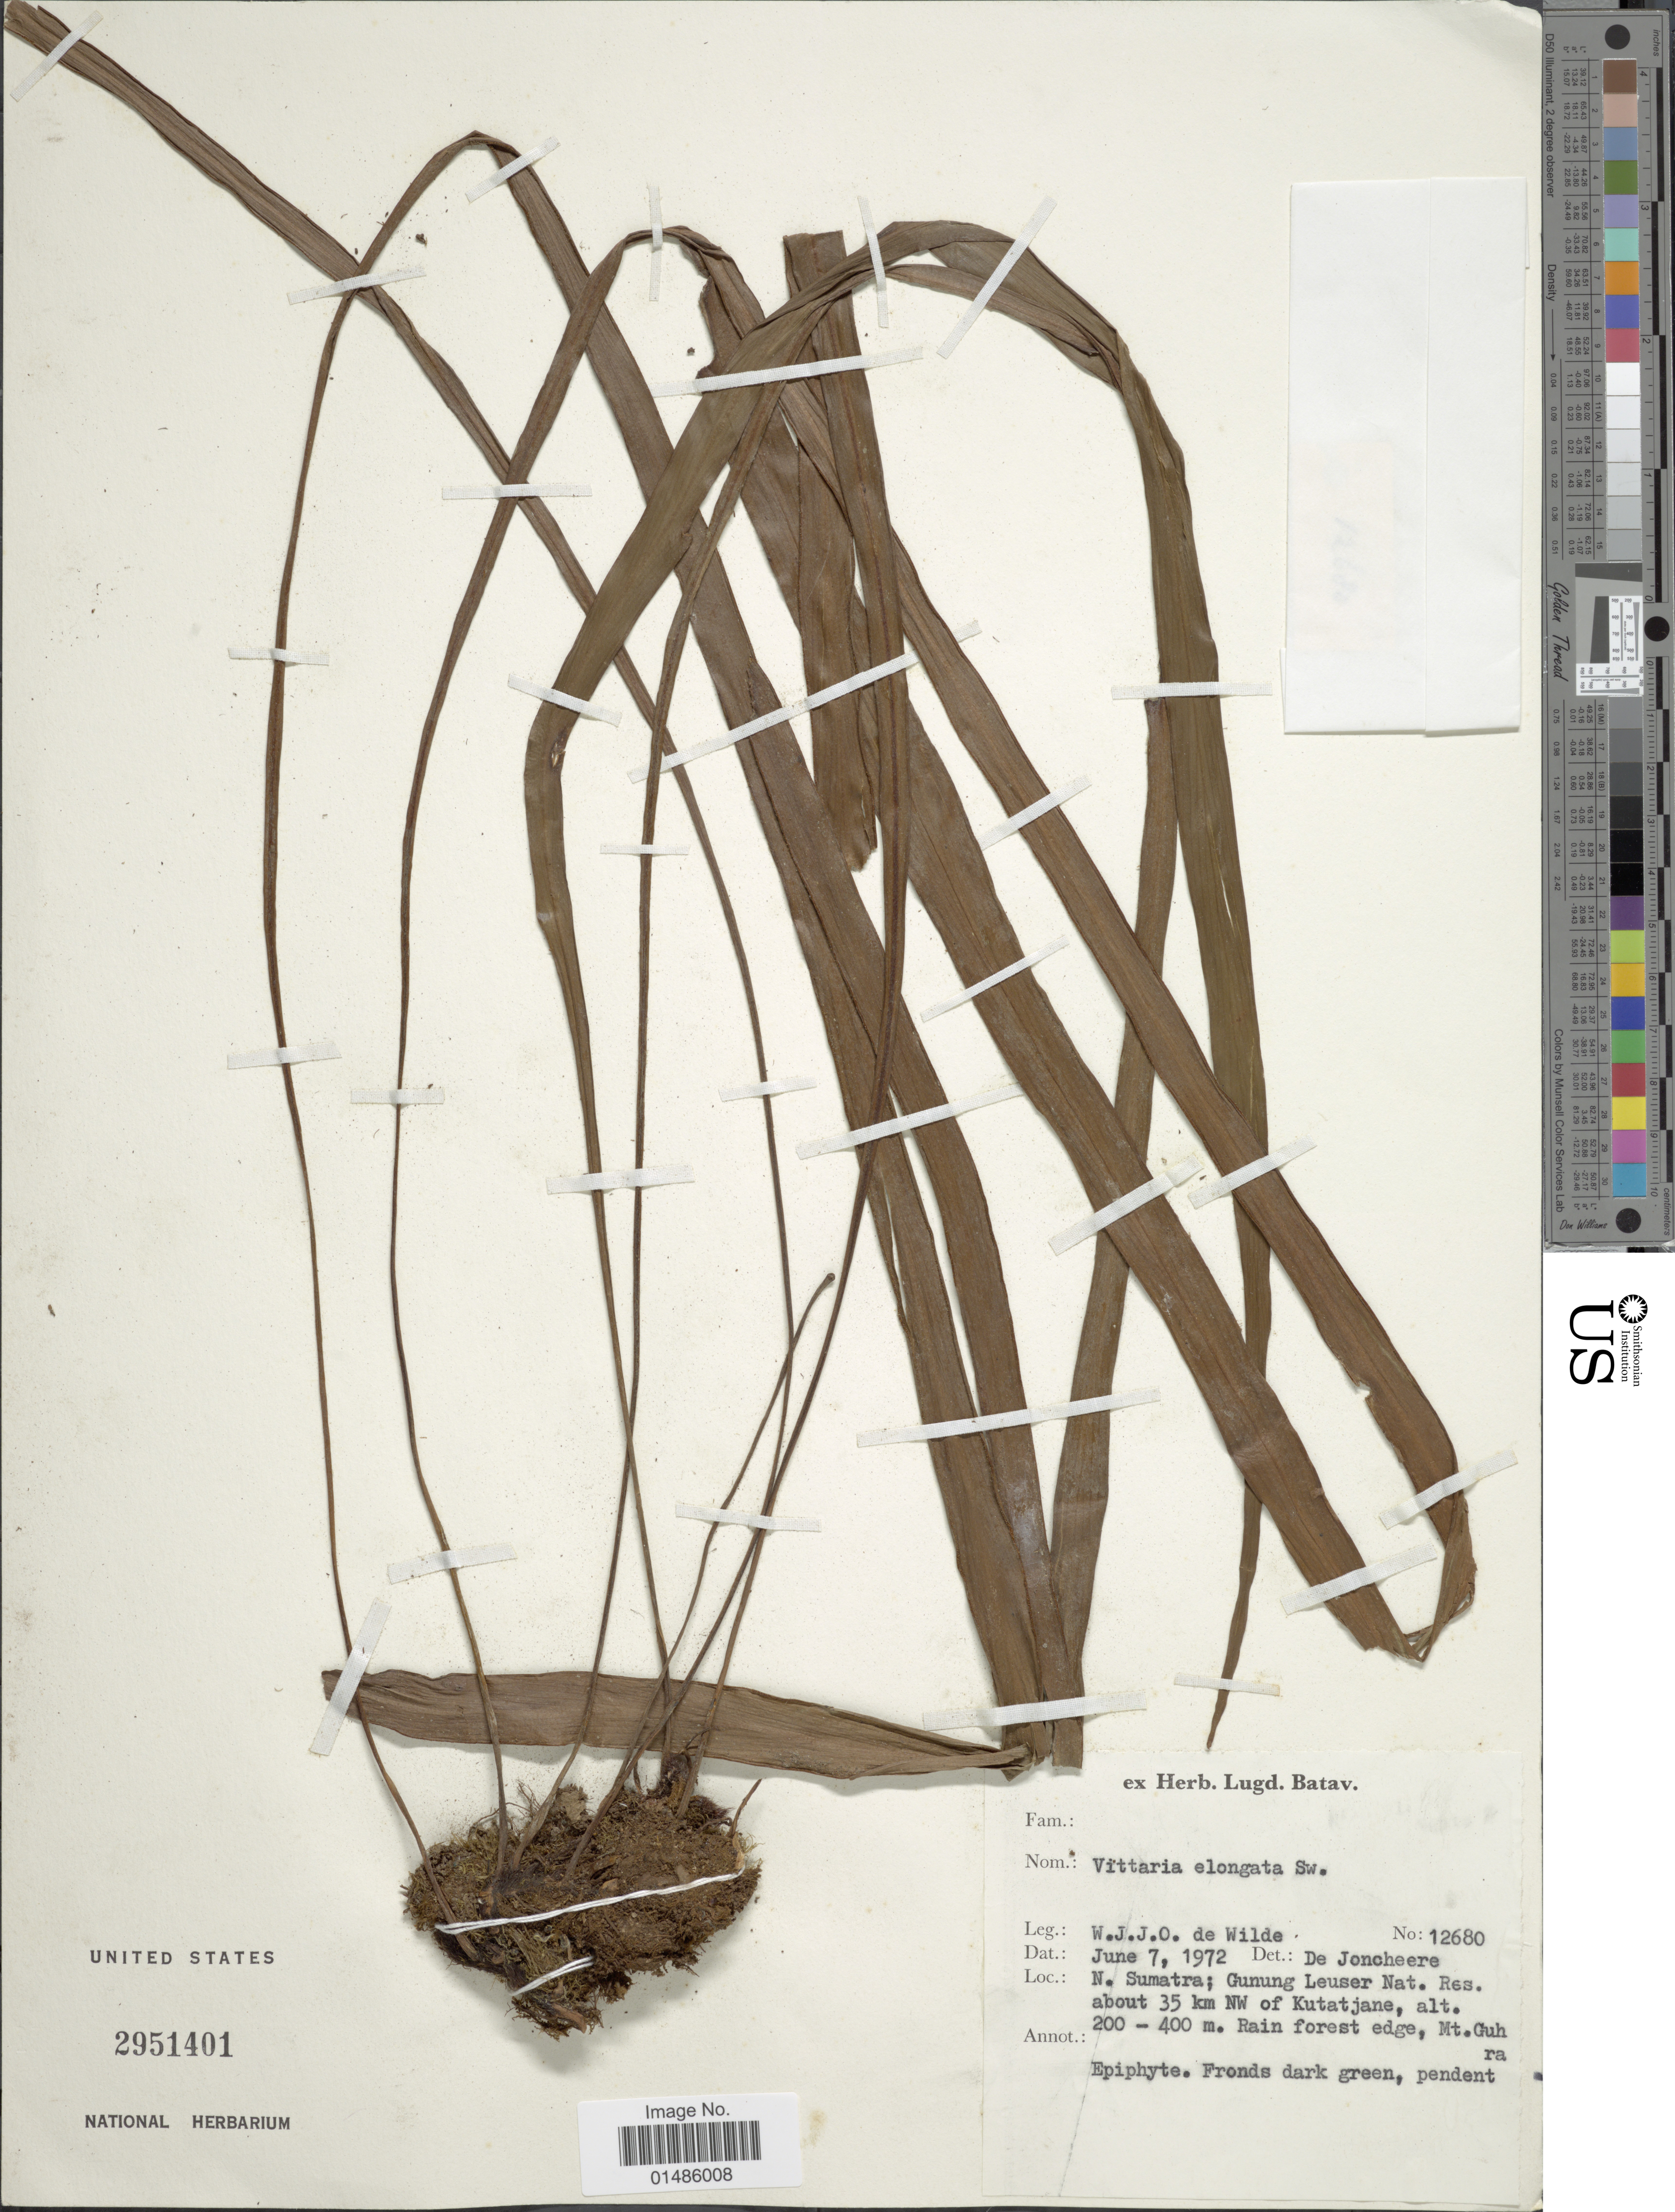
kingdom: Plantae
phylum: Tracheophyta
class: Polypodiopsida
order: Polypodiales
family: Pteridaceae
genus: Haplopteris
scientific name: Haplopteris elongata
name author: (Sw.) Crane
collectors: W. J. de Wilde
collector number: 12680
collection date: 1972-06-07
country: Indonesia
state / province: Sumatra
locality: N. Sumatra; Gunung Leuser Nat. Res. about 35 km NW of Kutatjane. Rain forest edge, Mt. Guh ra.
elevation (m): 200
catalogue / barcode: US 2951401